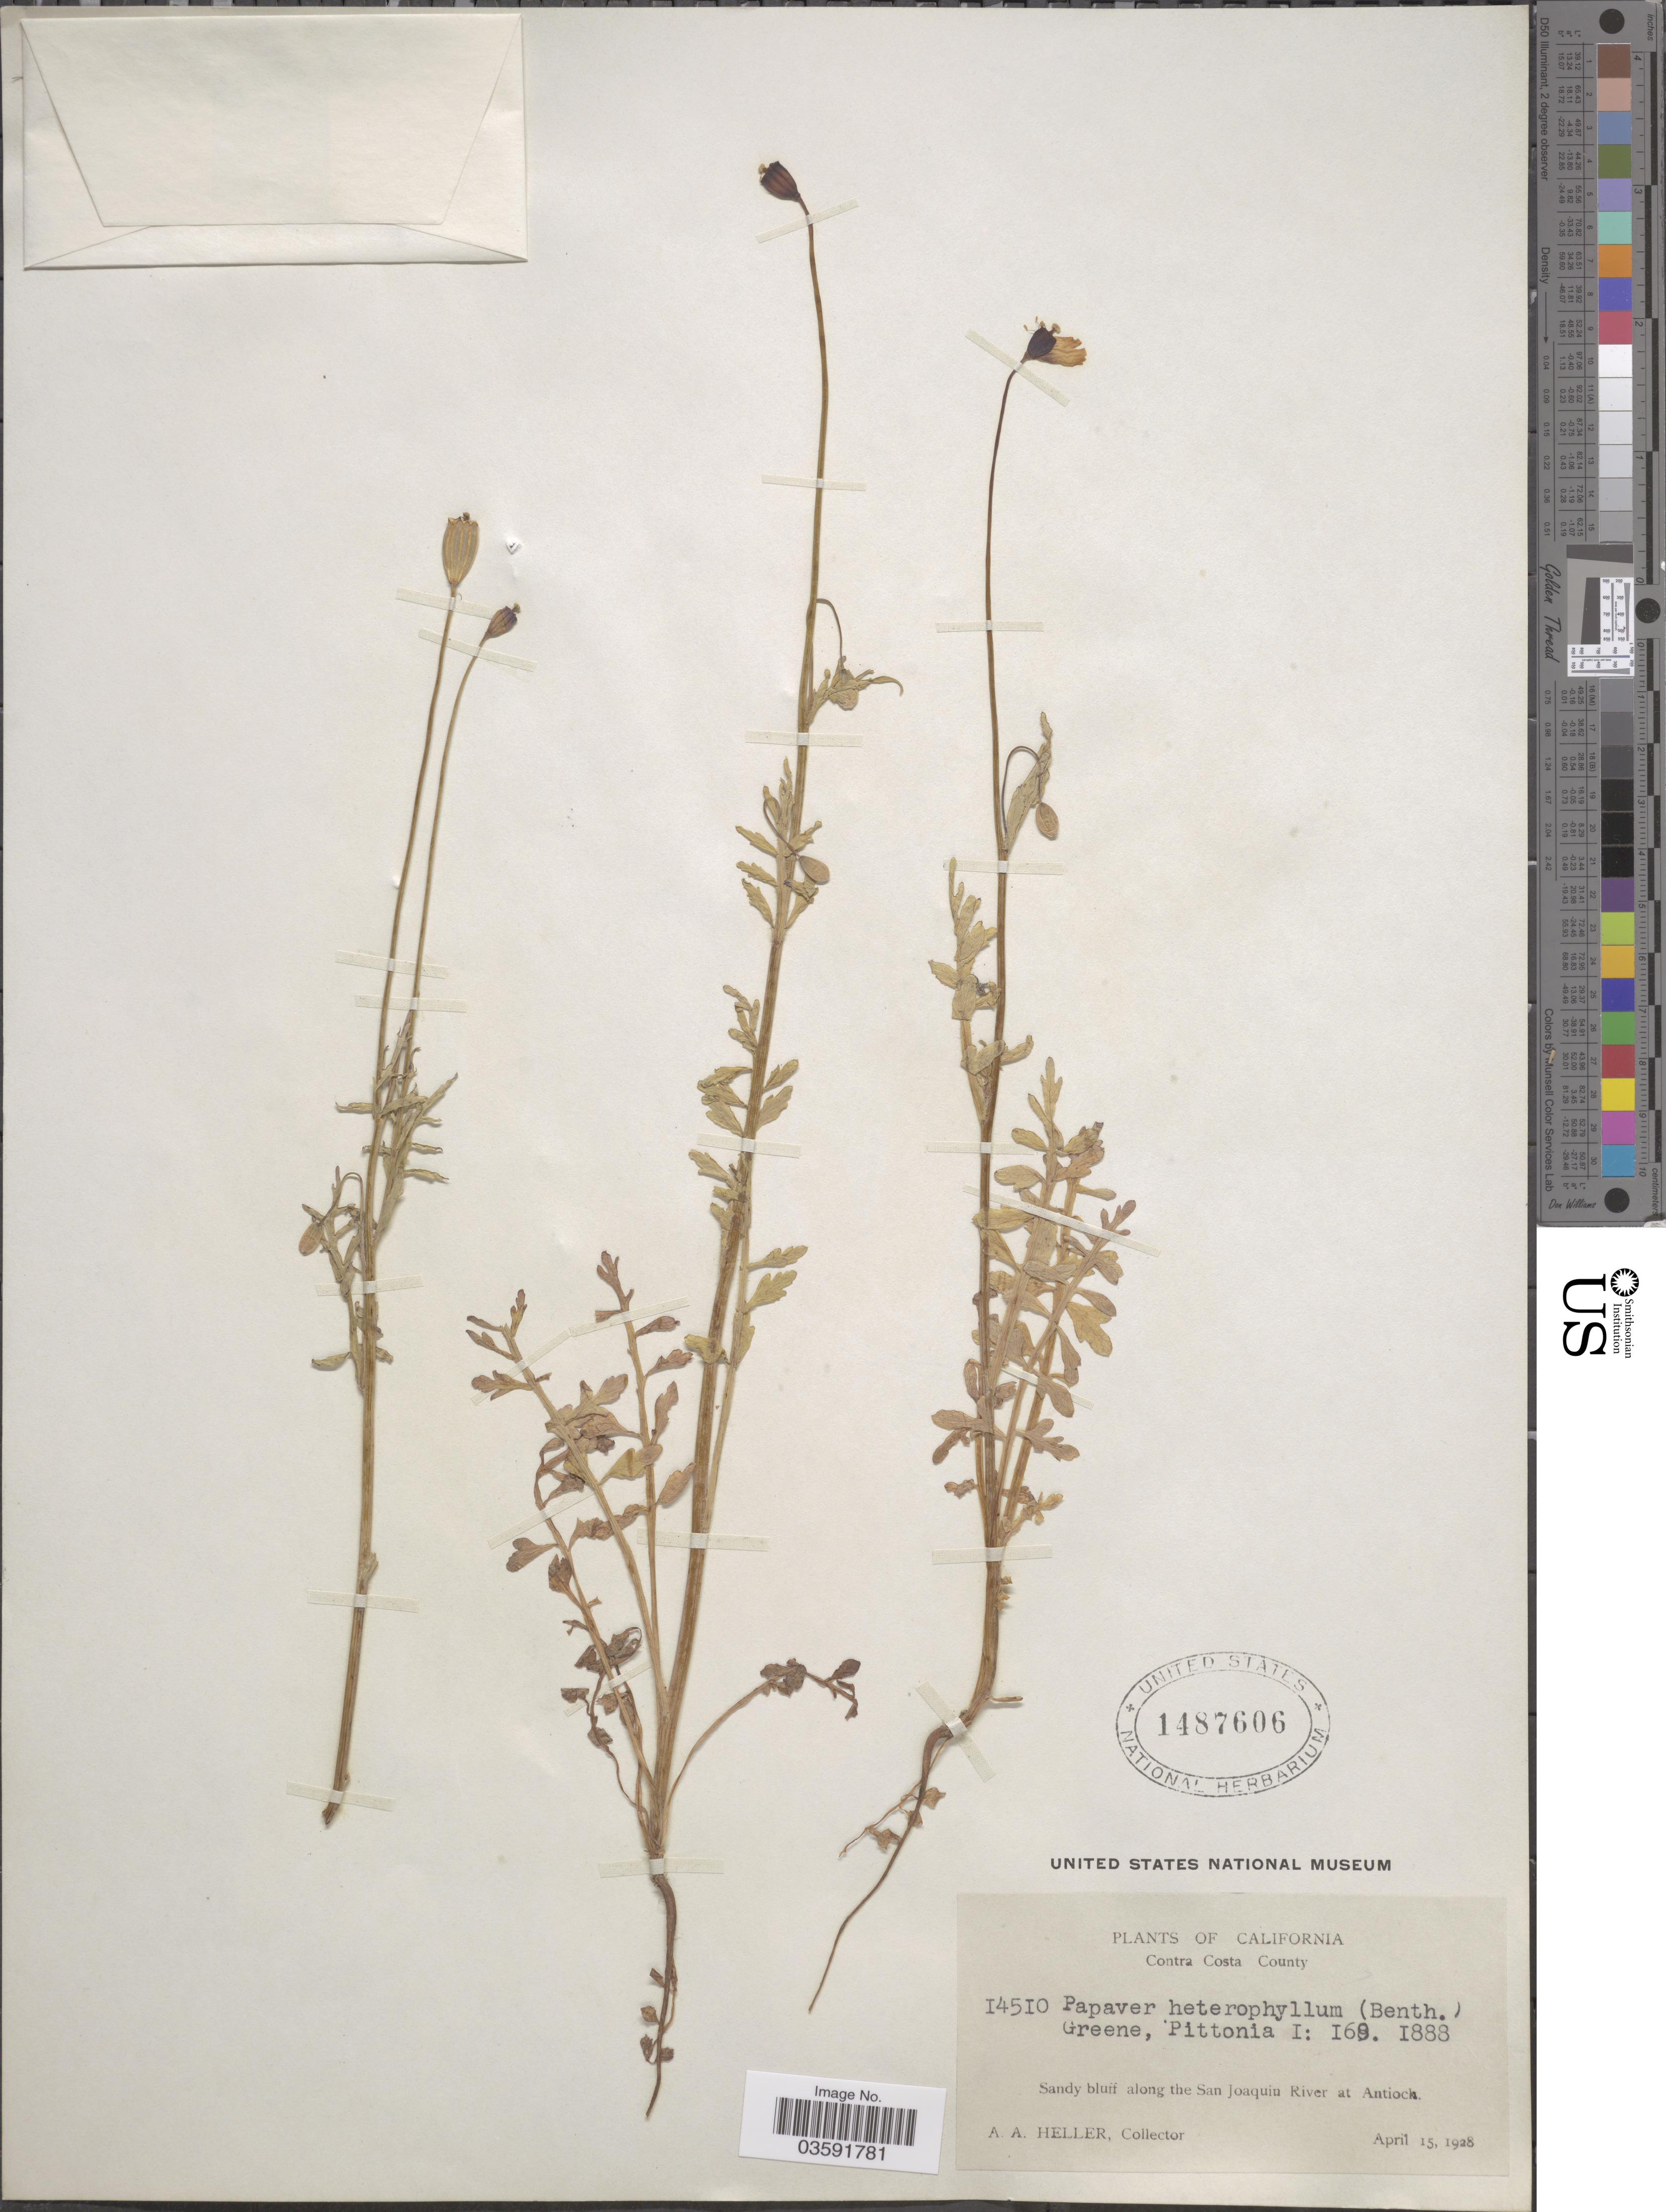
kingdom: Plantae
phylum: Tracheophyta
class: Magnoliopsida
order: Ranunculales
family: Papaveraceae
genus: Papaver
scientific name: Papaver heterophyllum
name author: (Benth.) Greene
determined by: Strong, M. T., (US), Smithsonian Institution - National Museum of Natural History (UNITED STATES)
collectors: A. A. Heller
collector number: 14510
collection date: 1928-04-15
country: United States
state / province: California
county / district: Contra Costa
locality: Contra Costa County. Sandy bluff along the San Joaquin River at Antioch.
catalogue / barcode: US 1487606